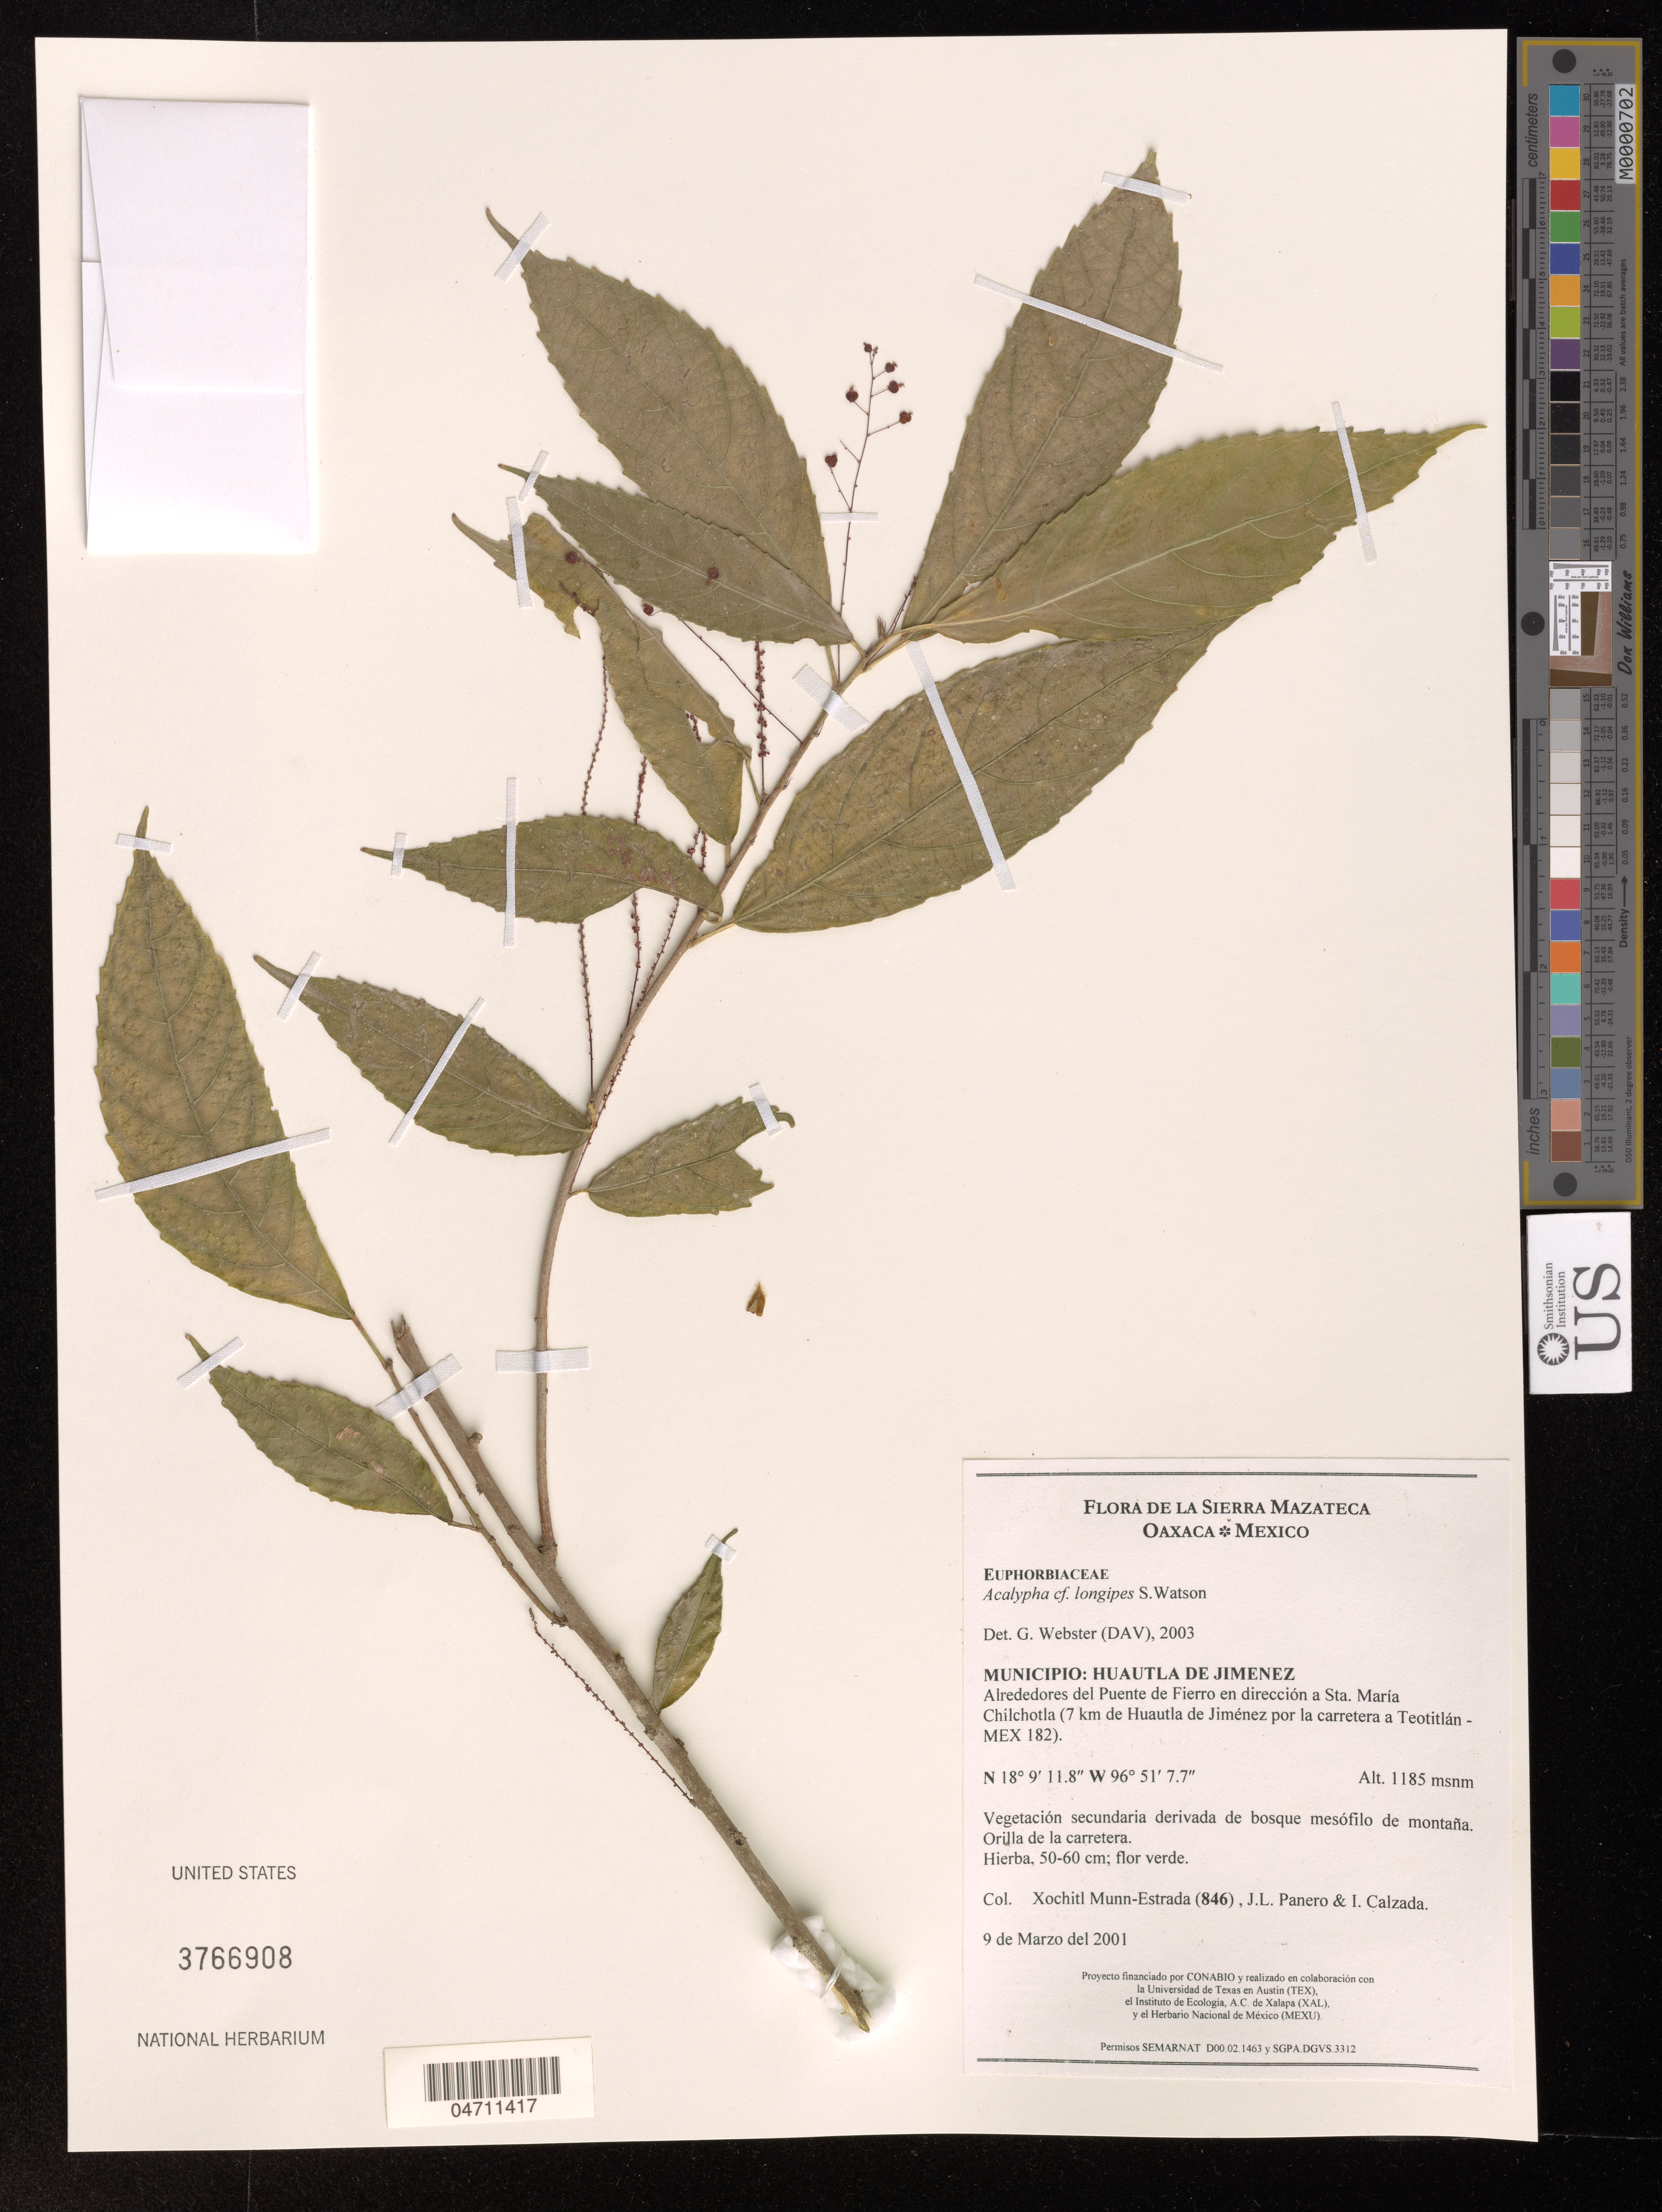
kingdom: Plantae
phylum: Tracheophyta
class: Magnoliopsida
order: Malpighiales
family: Euphorbiaceae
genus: Acalypha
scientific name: Acalypha longipes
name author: S. Watson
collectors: X. Munn-Estrada, J. L. Panero & I. Calzada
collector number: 846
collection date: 2001-03-09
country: Mexico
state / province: Oaxaca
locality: Sierra Mazateca, Municipio: Huautla de Jimenez. Alrededores del Puente de Fierro en direccion a Sta. Maria Chilchotla (7 km de Huautla de Jiménez por la carretera a Teotitlán - MEX 182).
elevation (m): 1185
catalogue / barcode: US 3766908